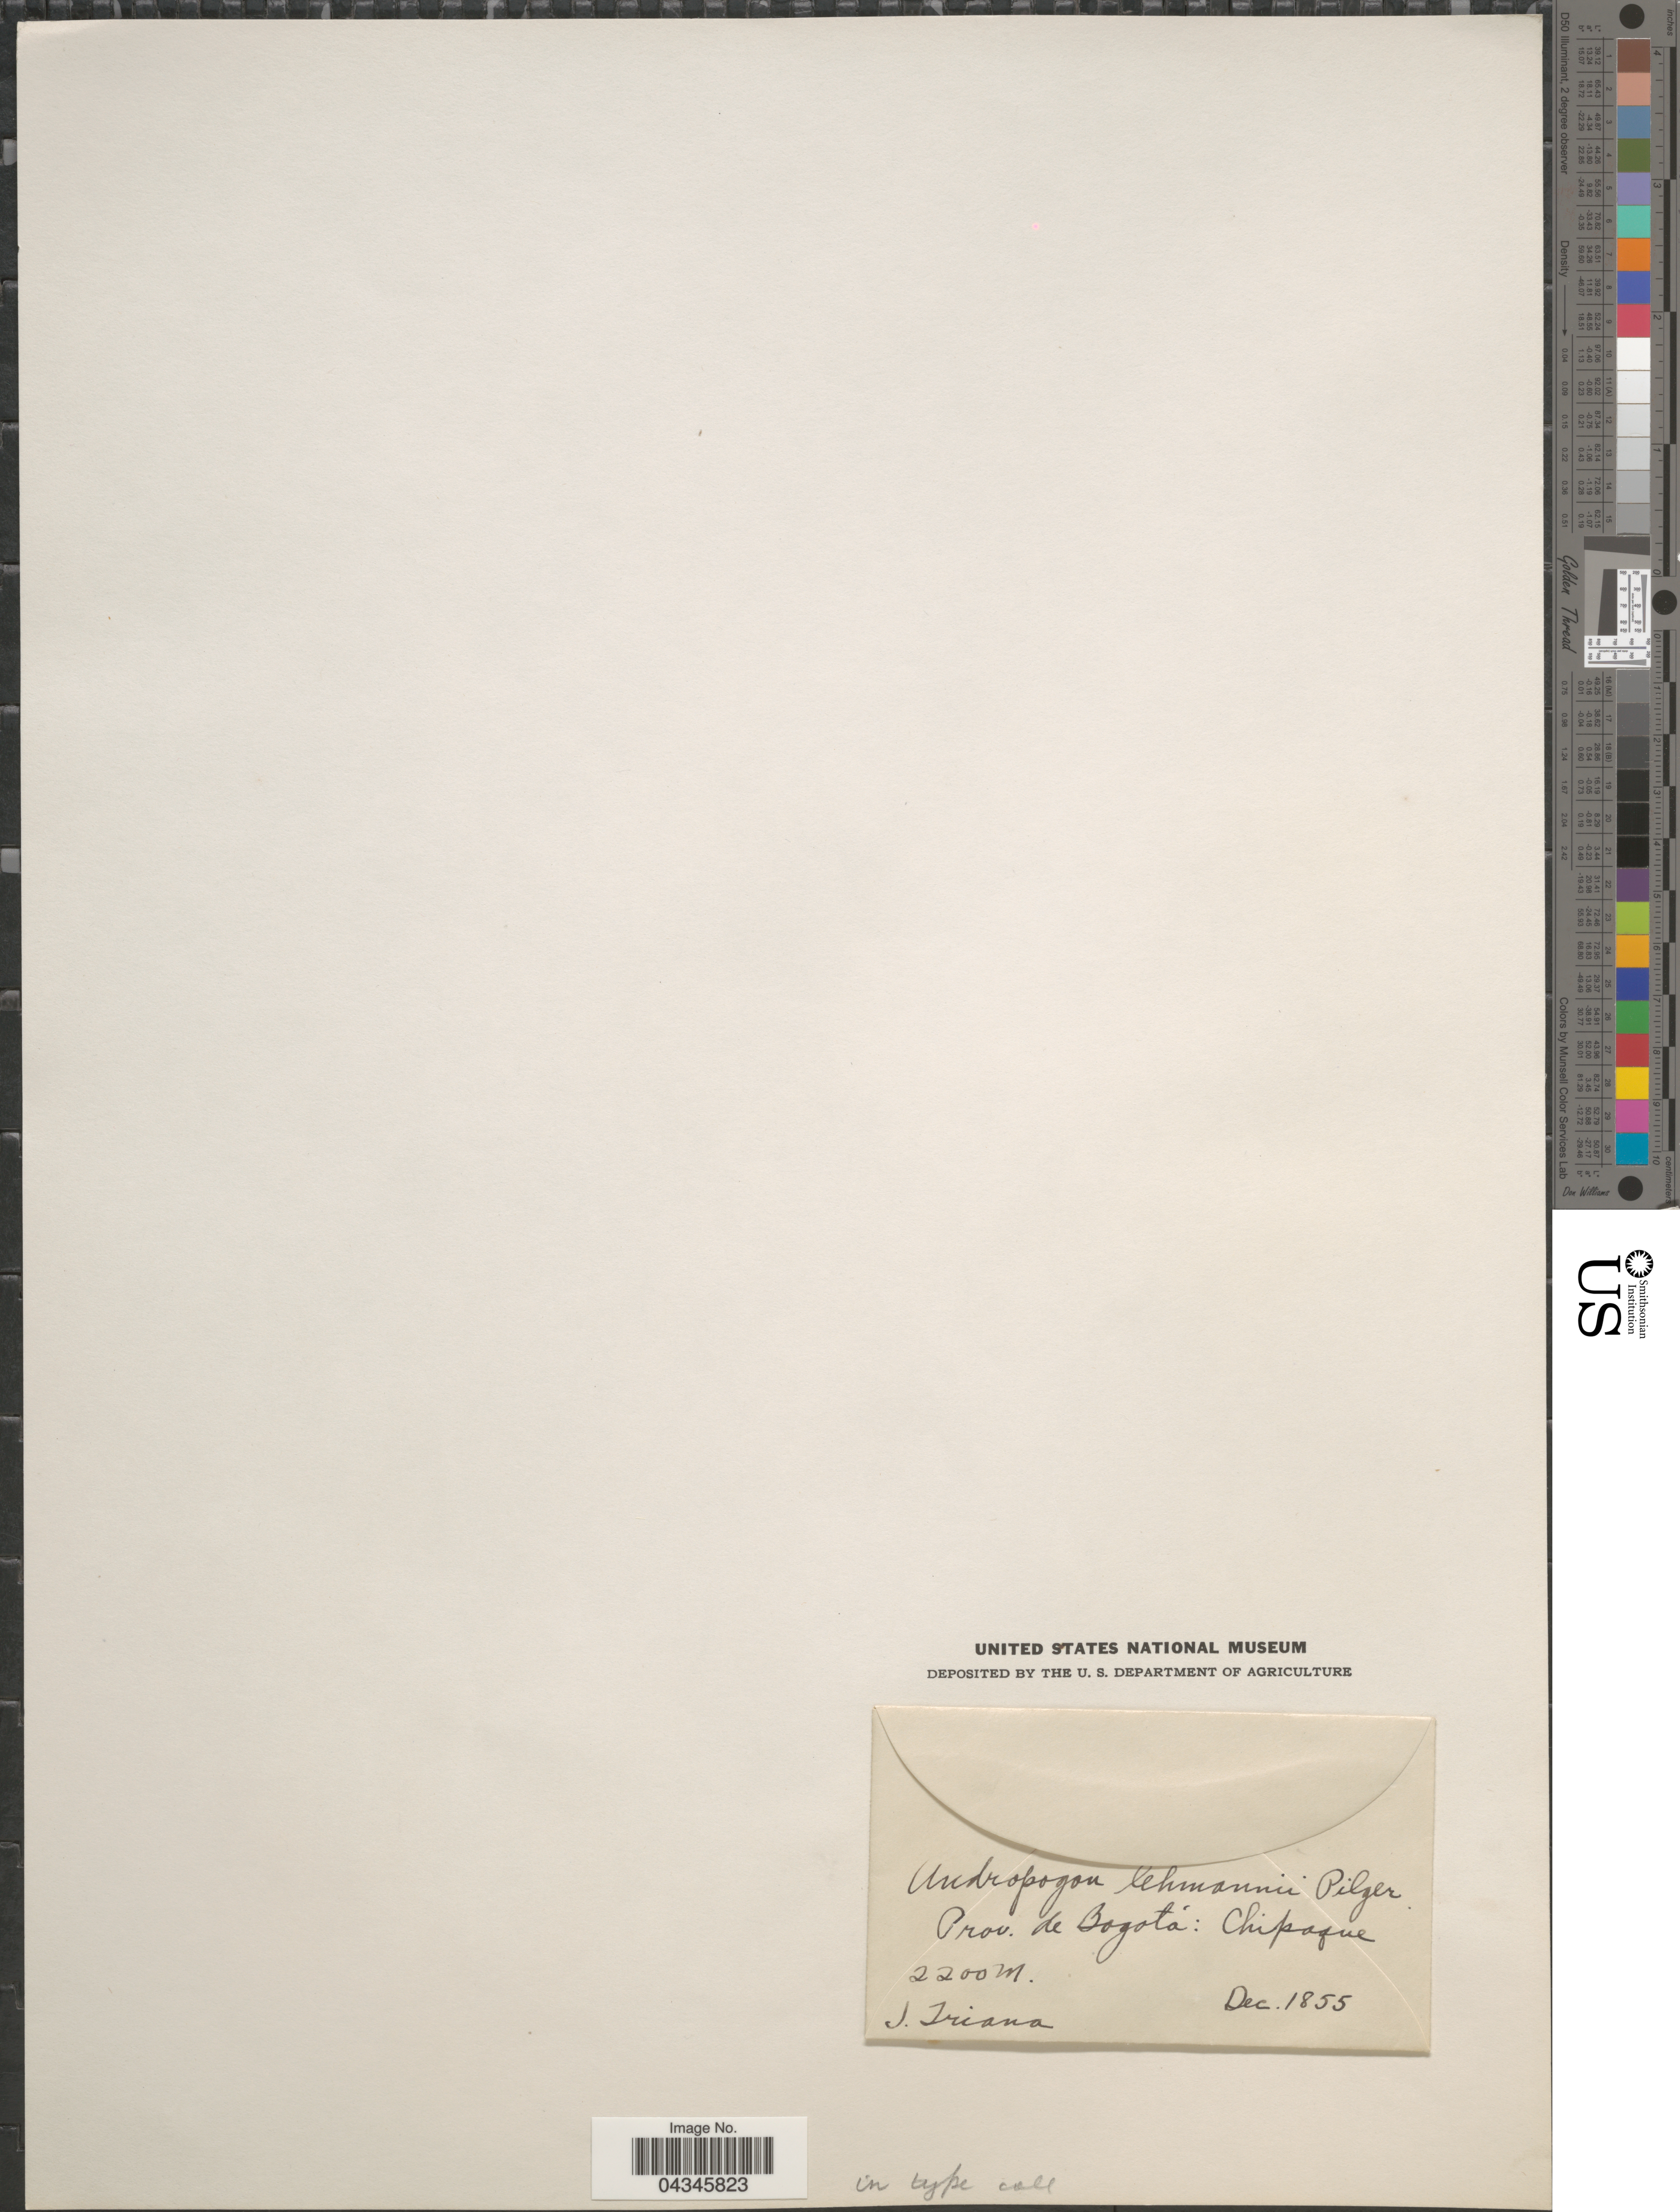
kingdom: Plantae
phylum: Tracheophyta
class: Liliopsida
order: Poales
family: Poaceae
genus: Andropogon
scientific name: Andropogon lehmannii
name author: Pilg.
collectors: J. Triana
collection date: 1855-12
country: Colombia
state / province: Bogota D.C.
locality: Prov. de Bogotá: Chipaque.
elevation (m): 2200